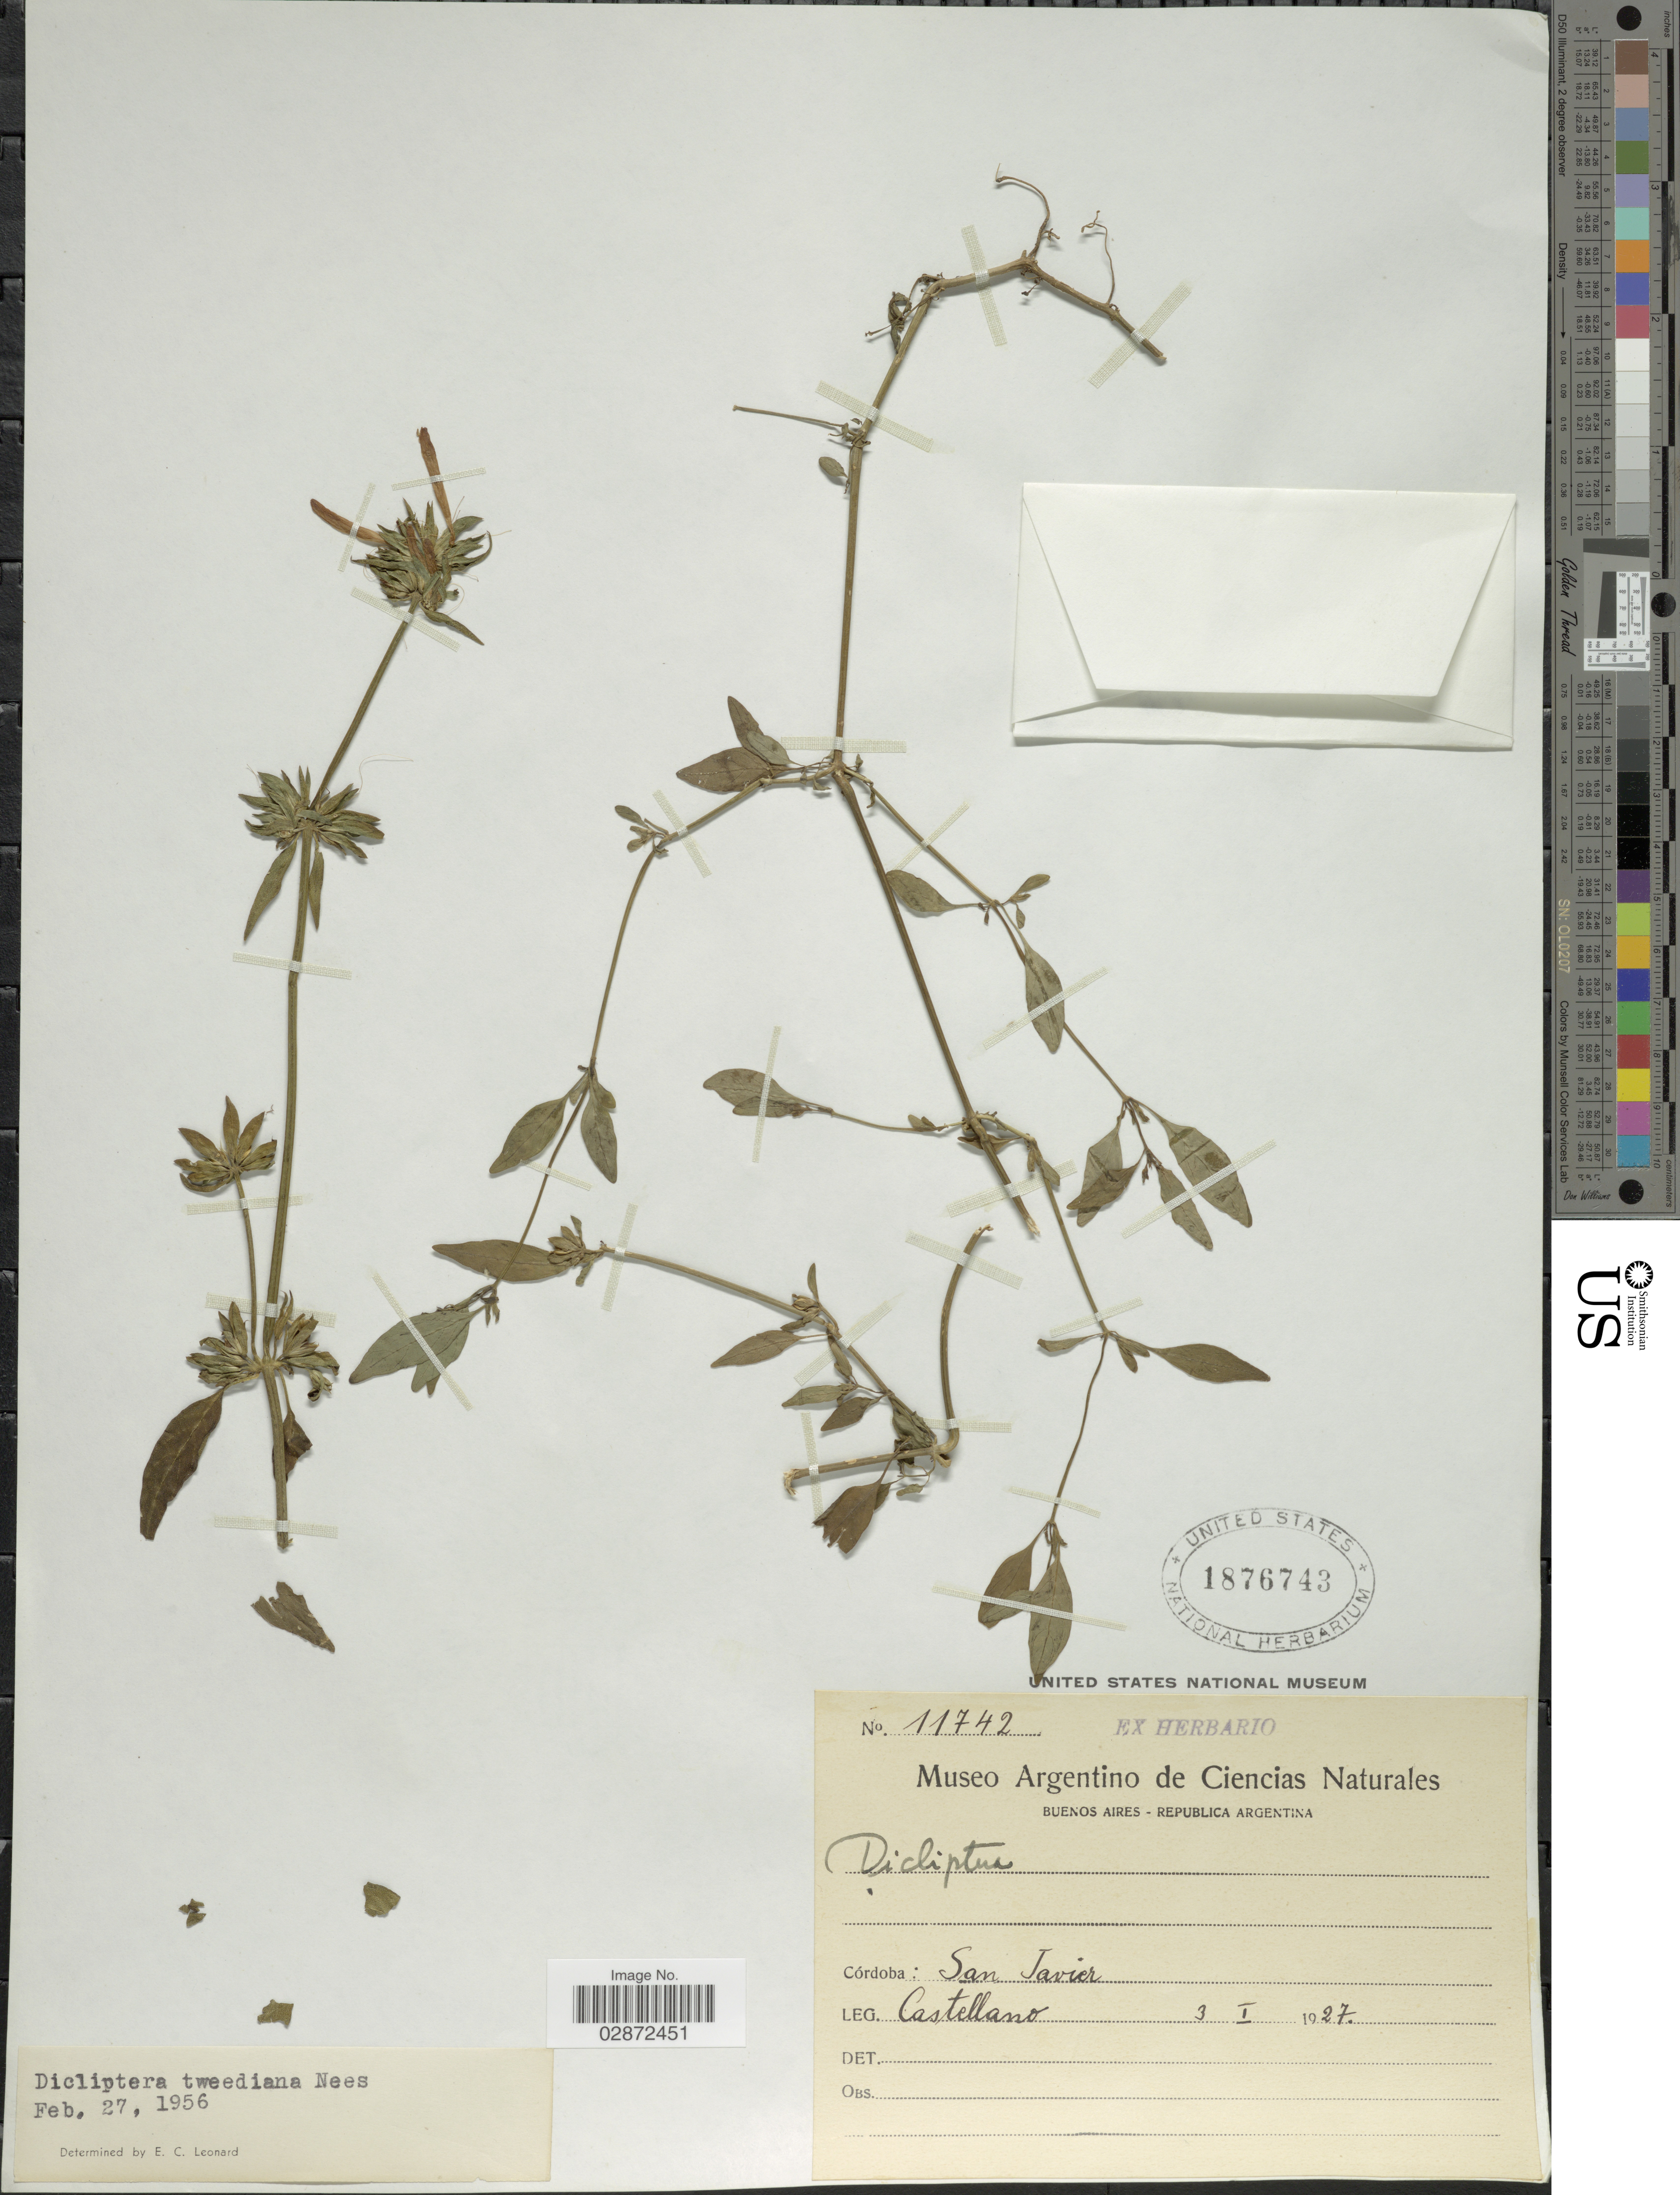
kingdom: Plantae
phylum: Tracheophyta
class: Magnoliopsida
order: Lamiales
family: Acanthaceae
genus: Dicliptera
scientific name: Dicliptera squarrosa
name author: Nees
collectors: Castellano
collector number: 11742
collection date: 1927-01-03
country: Argentina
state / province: Buenos Aires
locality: Republica Argentina.San Javier.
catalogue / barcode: US 1876743